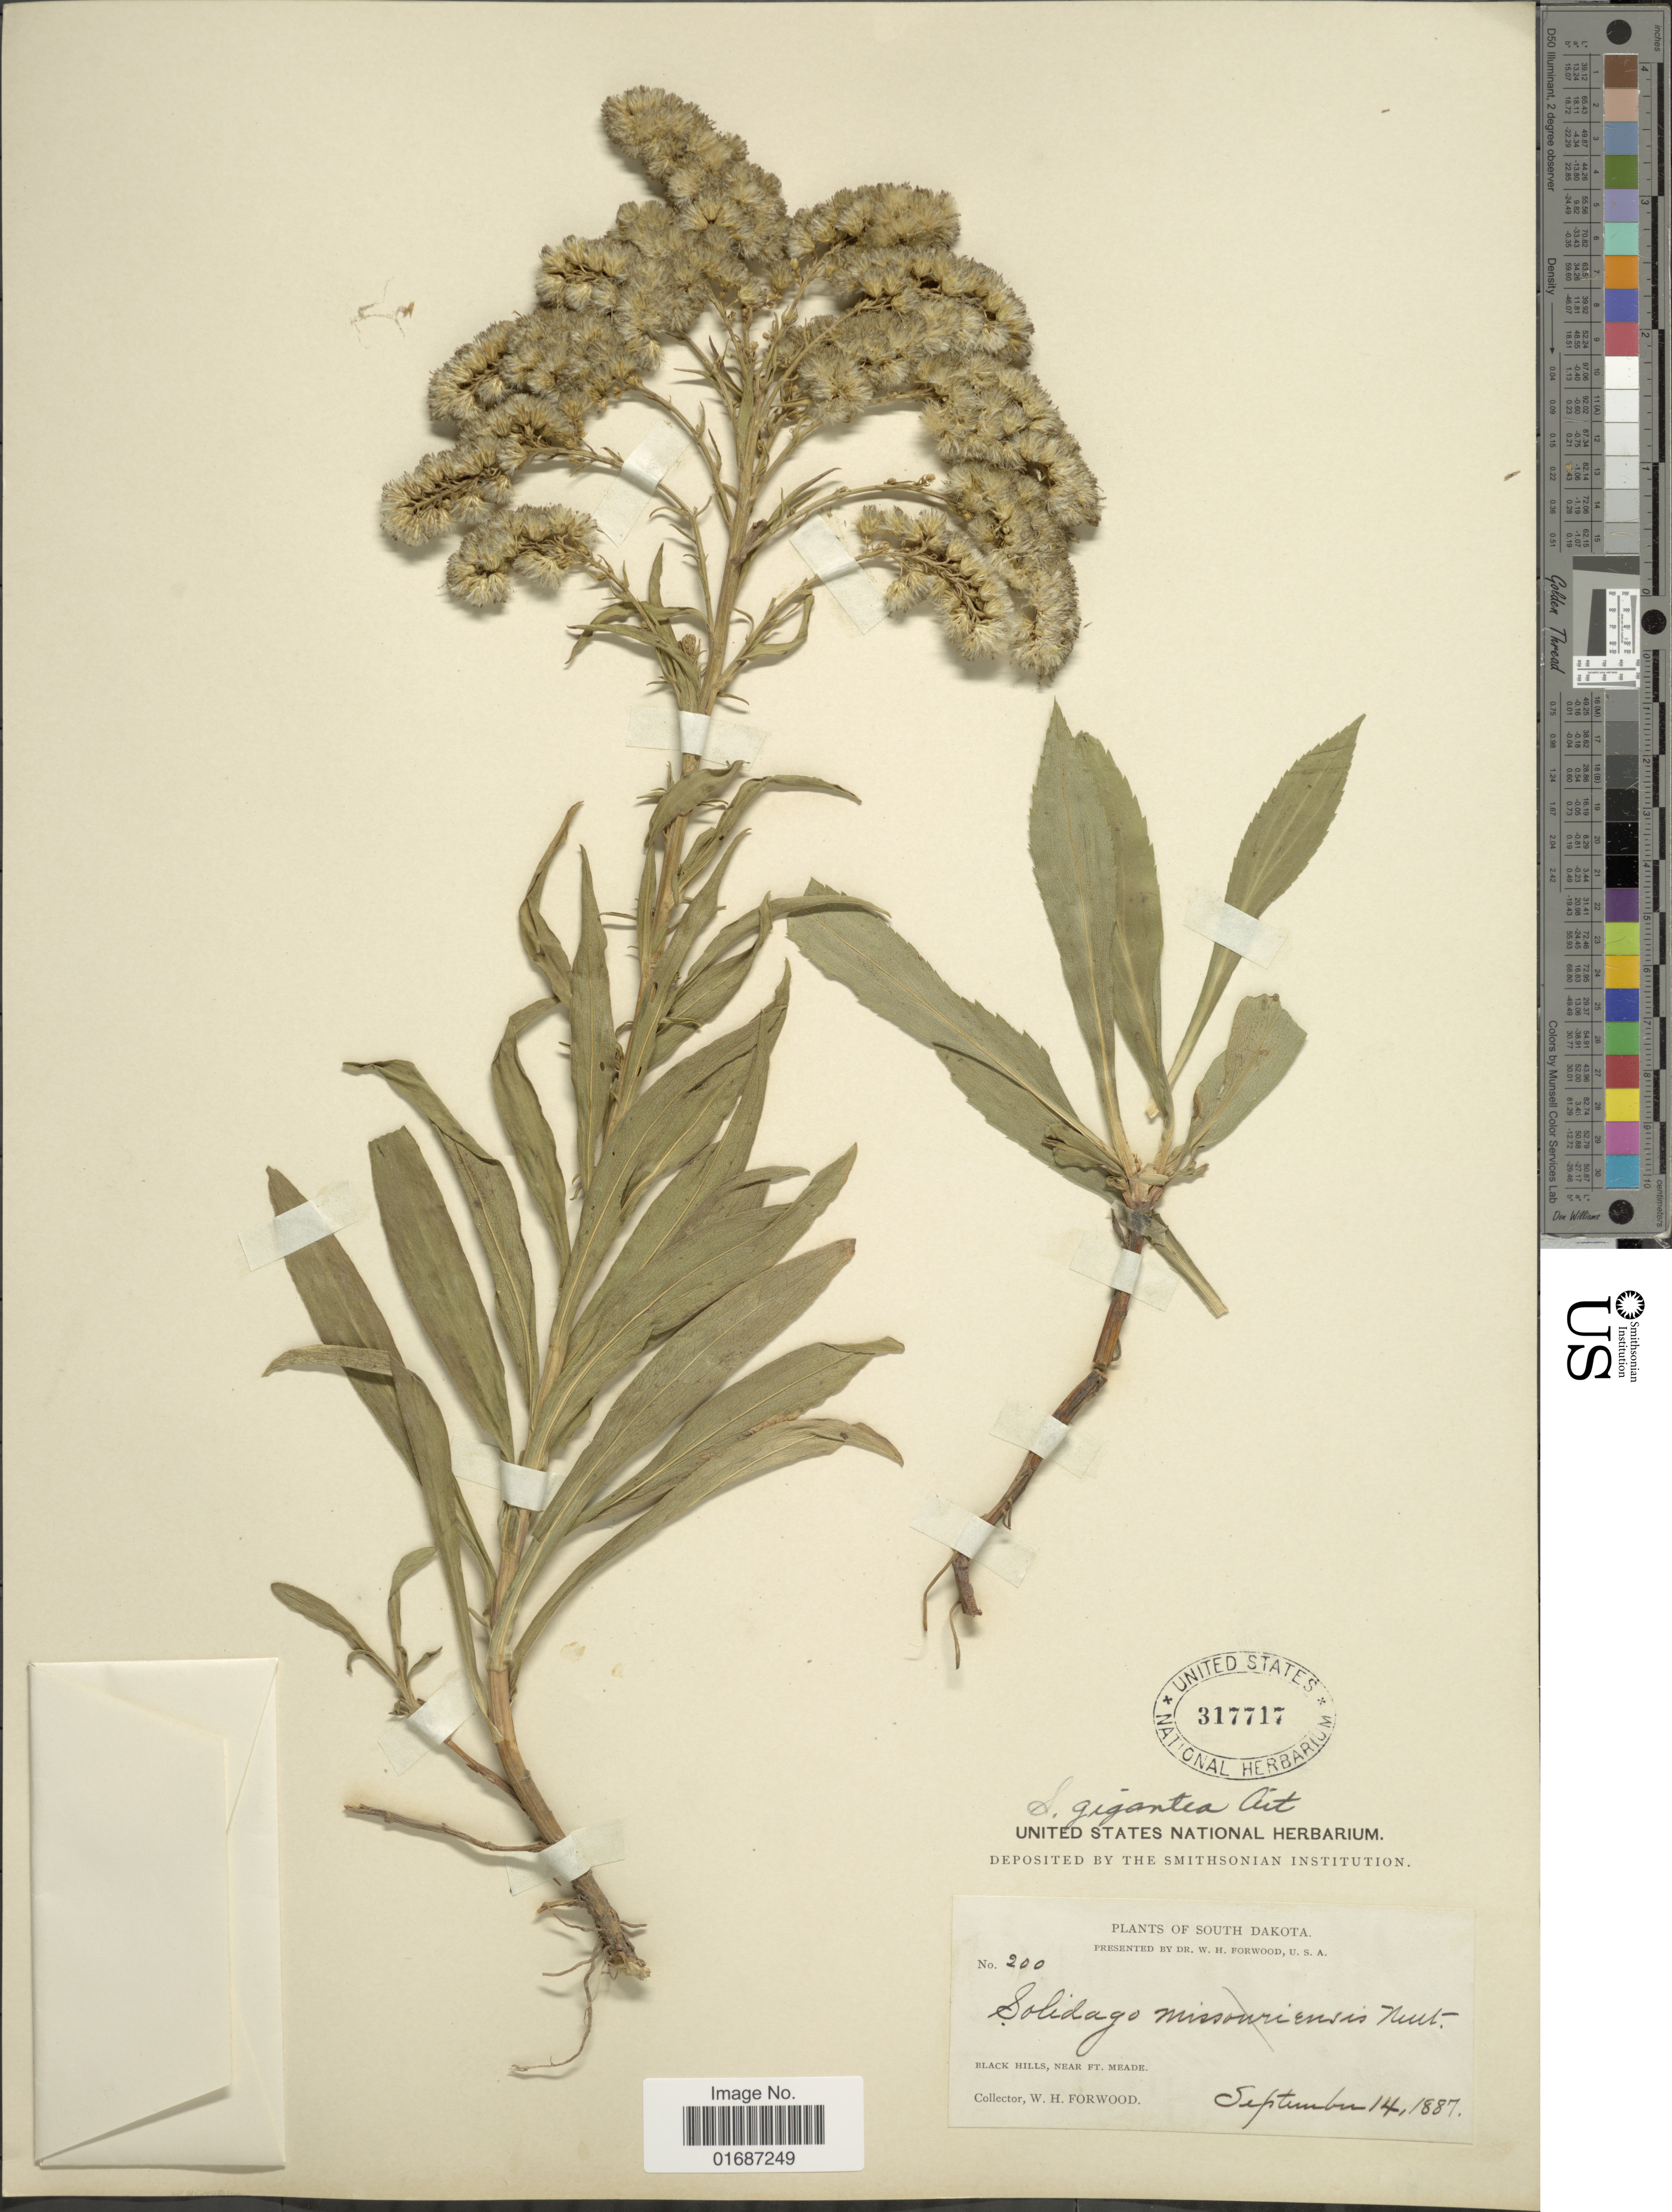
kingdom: Plantae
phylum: Tracheophyta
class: Magnoliopsida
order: Asterales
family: Asteraceae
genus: Solidago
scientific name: Solidago gigantea var. leiophylla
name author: Fernald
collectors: W. Forwood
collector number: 200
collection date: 1887-09-14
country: United States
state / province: South Dakota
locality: Black Hills, near Ft. Meade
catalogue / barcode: US 317717